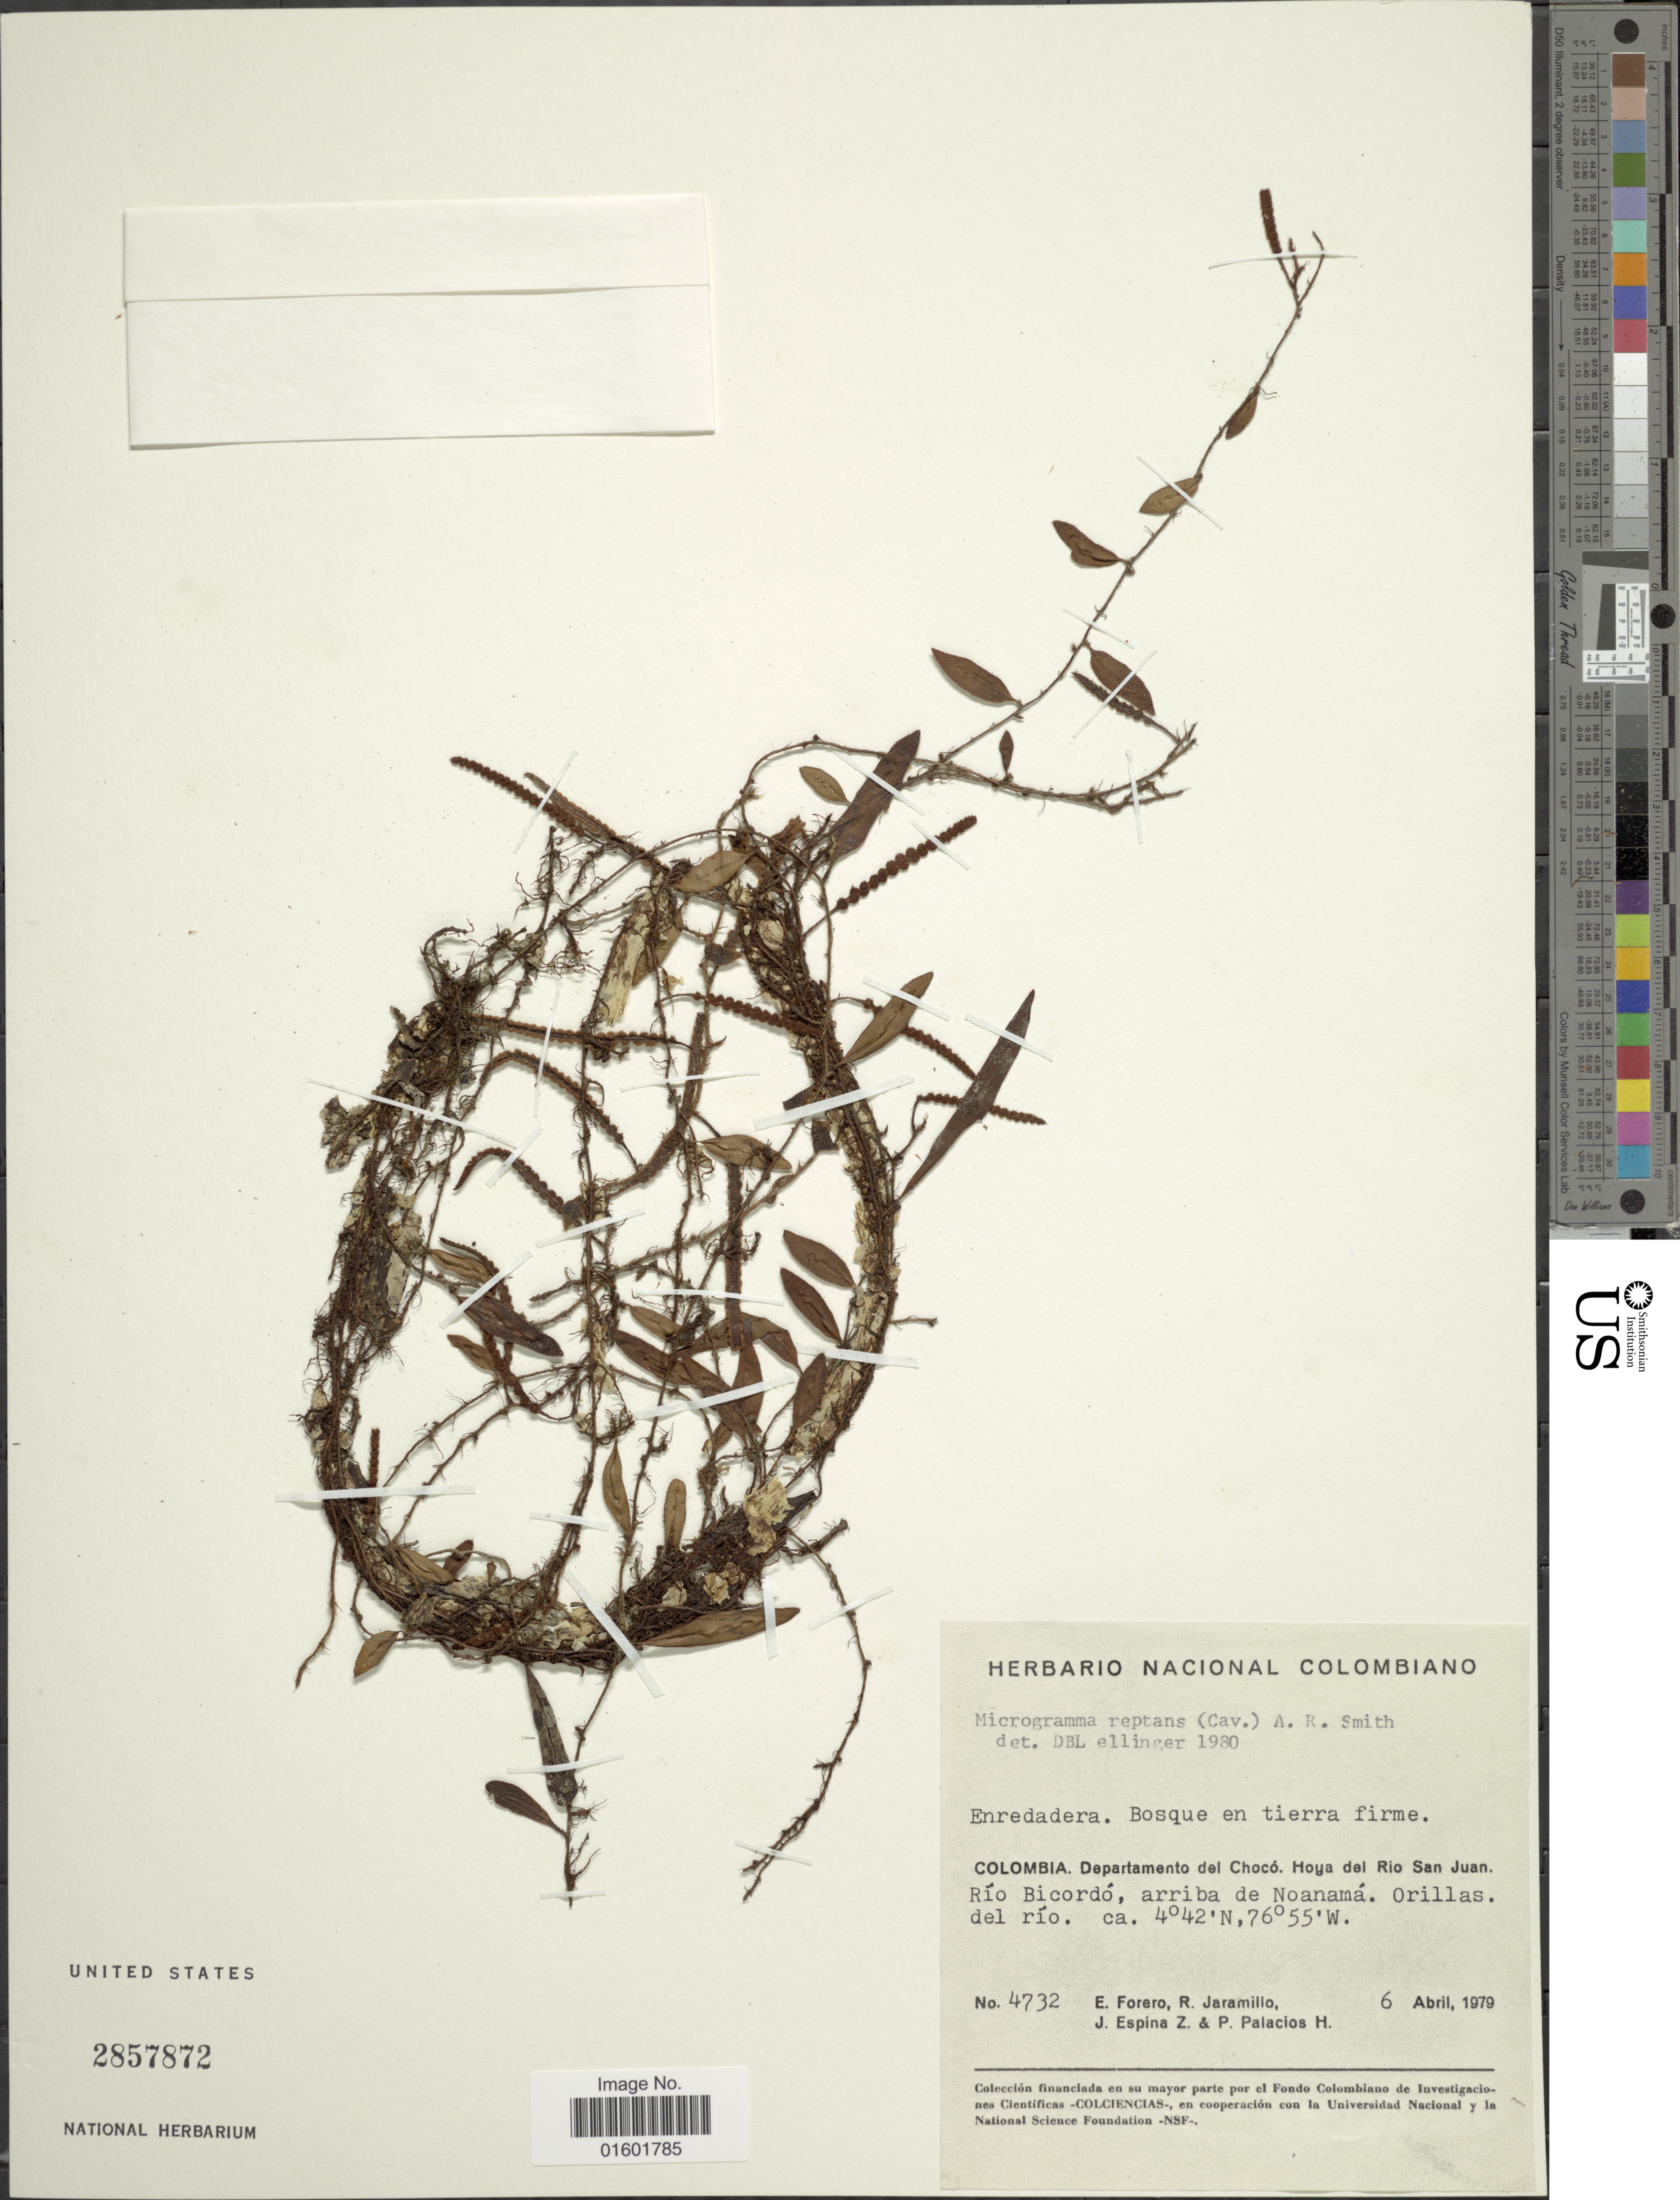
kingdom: Plantae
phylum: Tracheophyta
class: Polypodiopsida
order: Polypodiales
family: Polypodiaceae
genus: Microgramma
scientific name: Microgramma reptans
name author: (Cav.) A.R. Sm.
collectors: E. Forero, R. Jaramillo, J. Espina Z. & P. Palacios H.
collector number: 4732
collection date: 1979-04-06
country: Colombia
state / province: Chocó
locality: Hoya del Rio San Juan. Rio Bicordo, arriba de Noanama. Orillas. del rio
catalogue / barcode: US 2857872